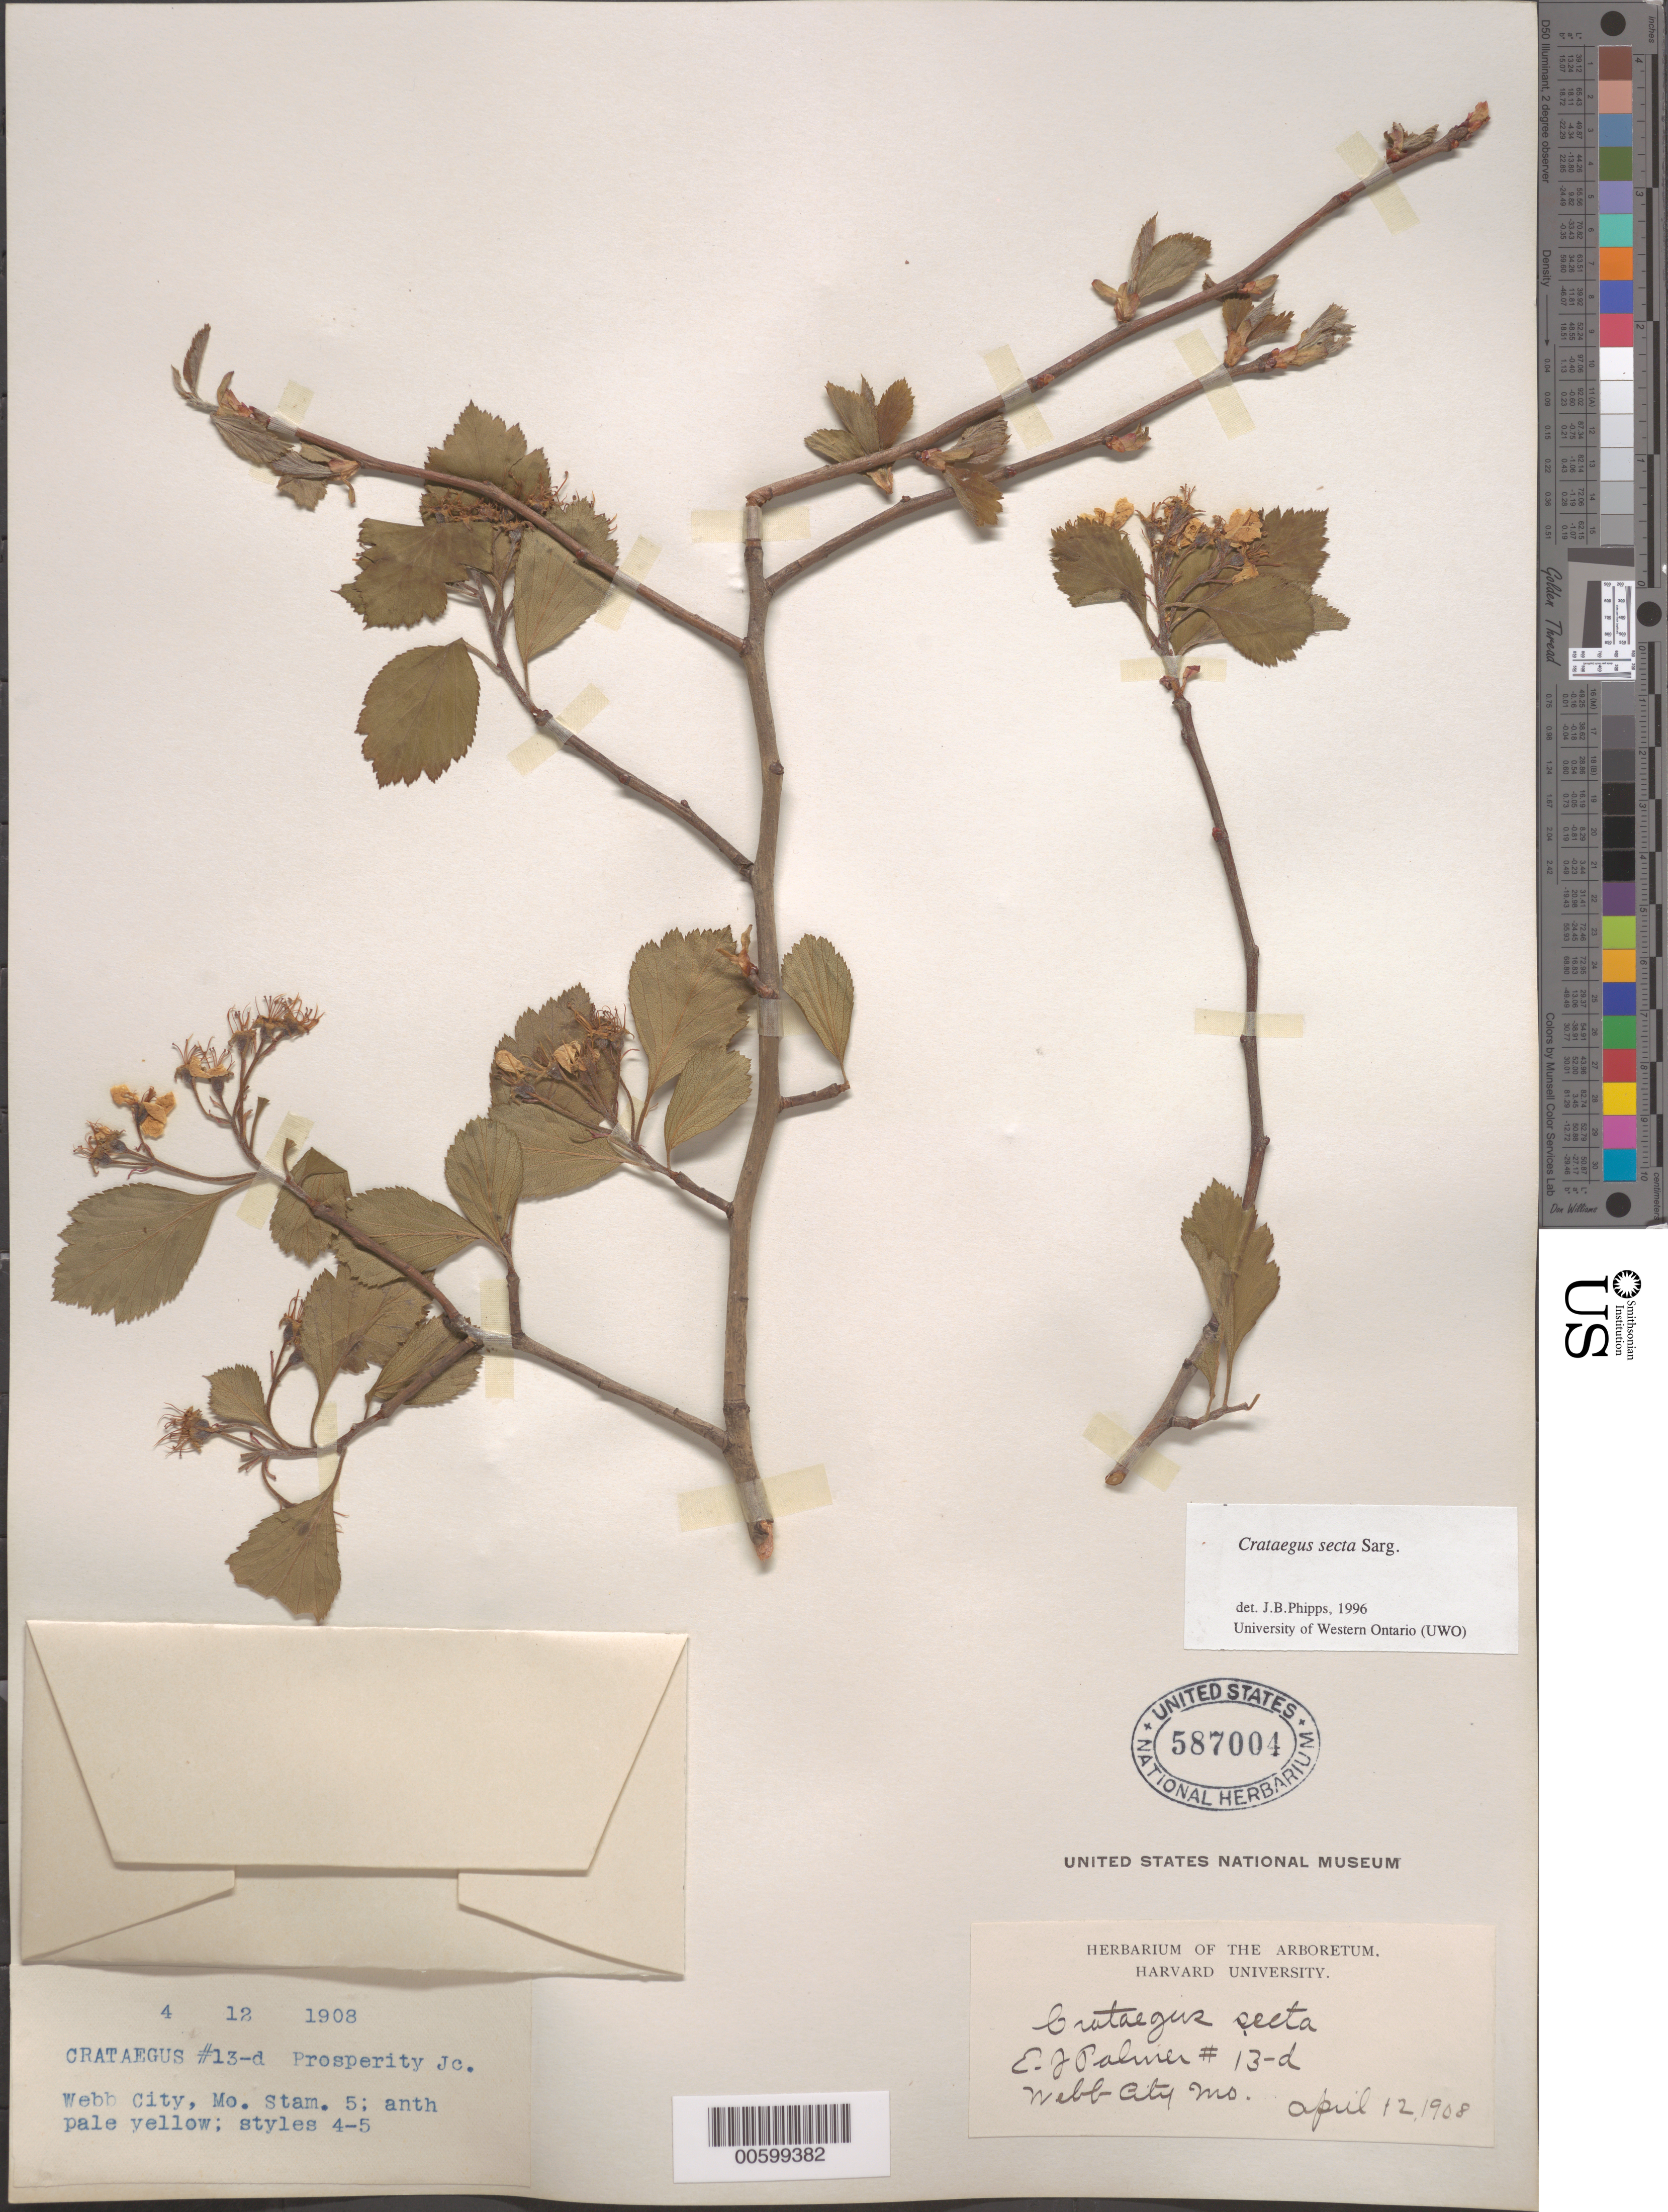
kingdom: Plantae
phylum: Tracheophyta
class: Magnoliopsida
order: Rosales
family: Rosaceae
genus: Crataegus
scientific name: Crataegus collina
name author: Chapm.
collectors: E. J. Palmer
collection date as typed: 12 Apr 1908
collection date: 1908-04-12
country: United States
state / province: Missouri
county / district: Jasper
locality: Prosperity Jc., near Webb City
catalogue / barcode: US 587004